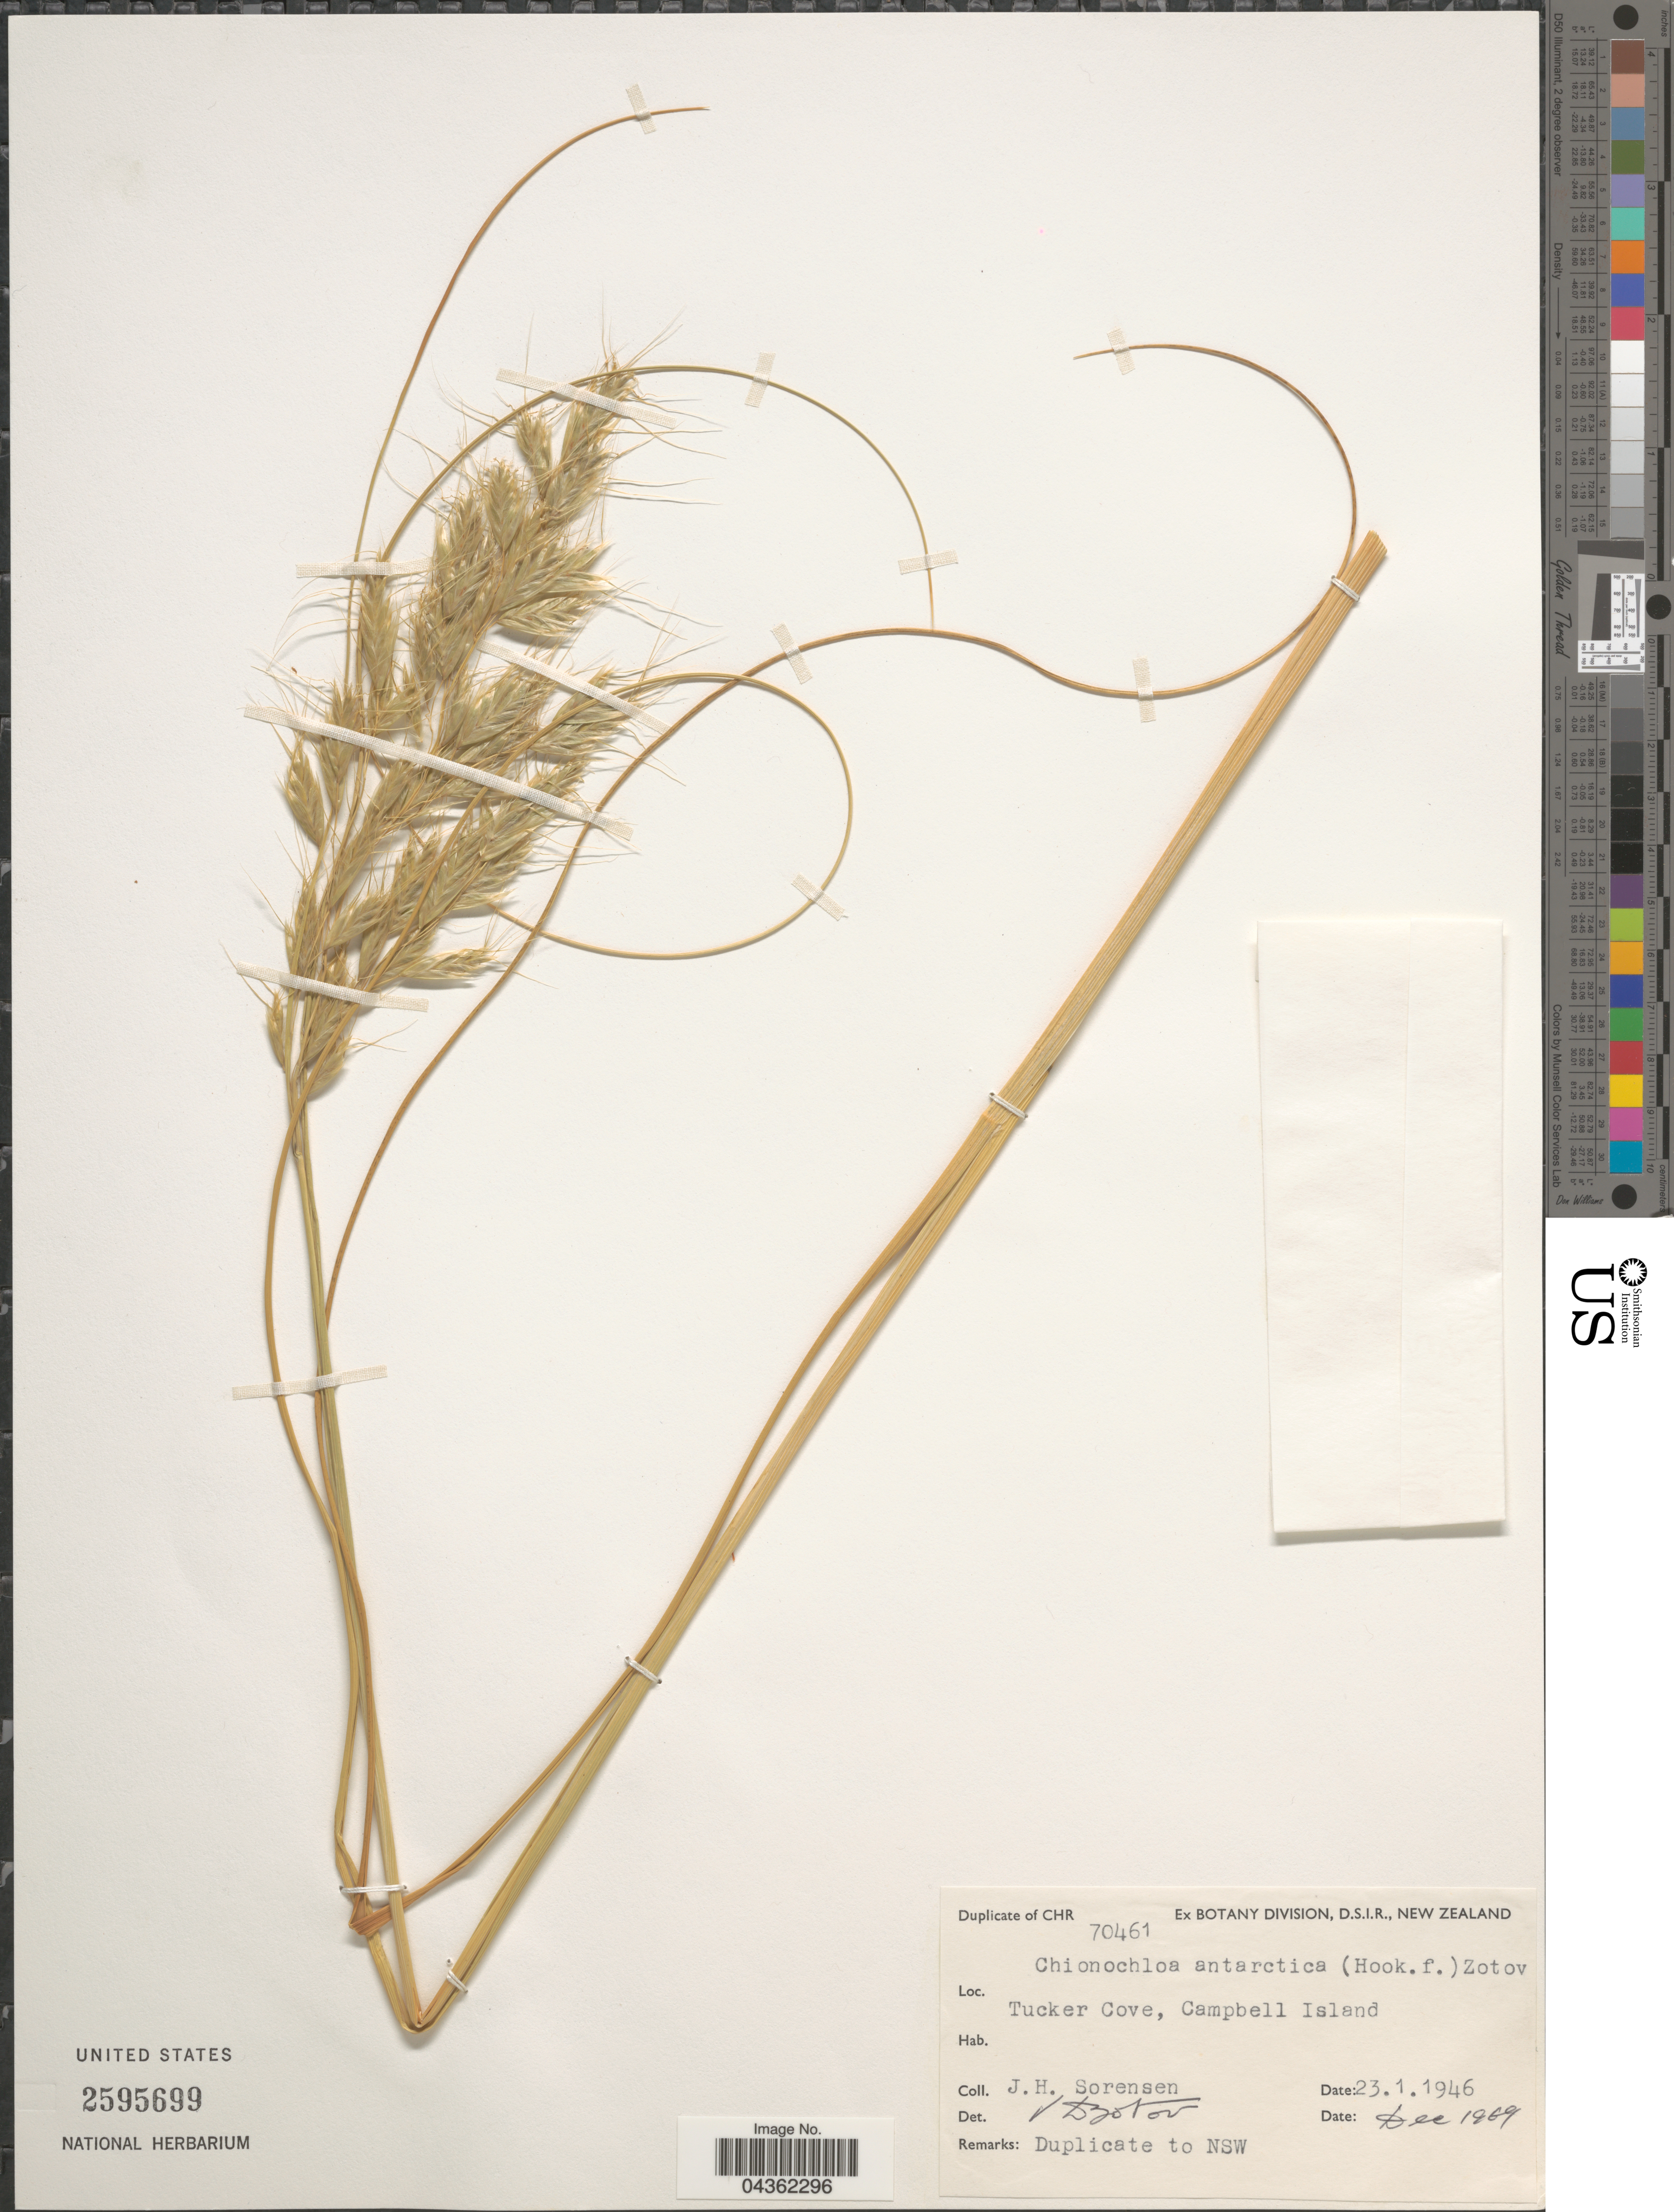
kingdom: Plantae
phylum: Tracheophyta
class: Liliopsida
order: Poales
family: Poaceae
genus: Chionochloa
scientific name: Chionochloa antarctica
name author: (Hook. f.) Zotov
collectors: J. Sorensen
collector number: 70461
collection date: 1946-01-23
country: New Zealand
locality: Tucker Cove, Campbell Island.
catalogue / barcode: US 2595699